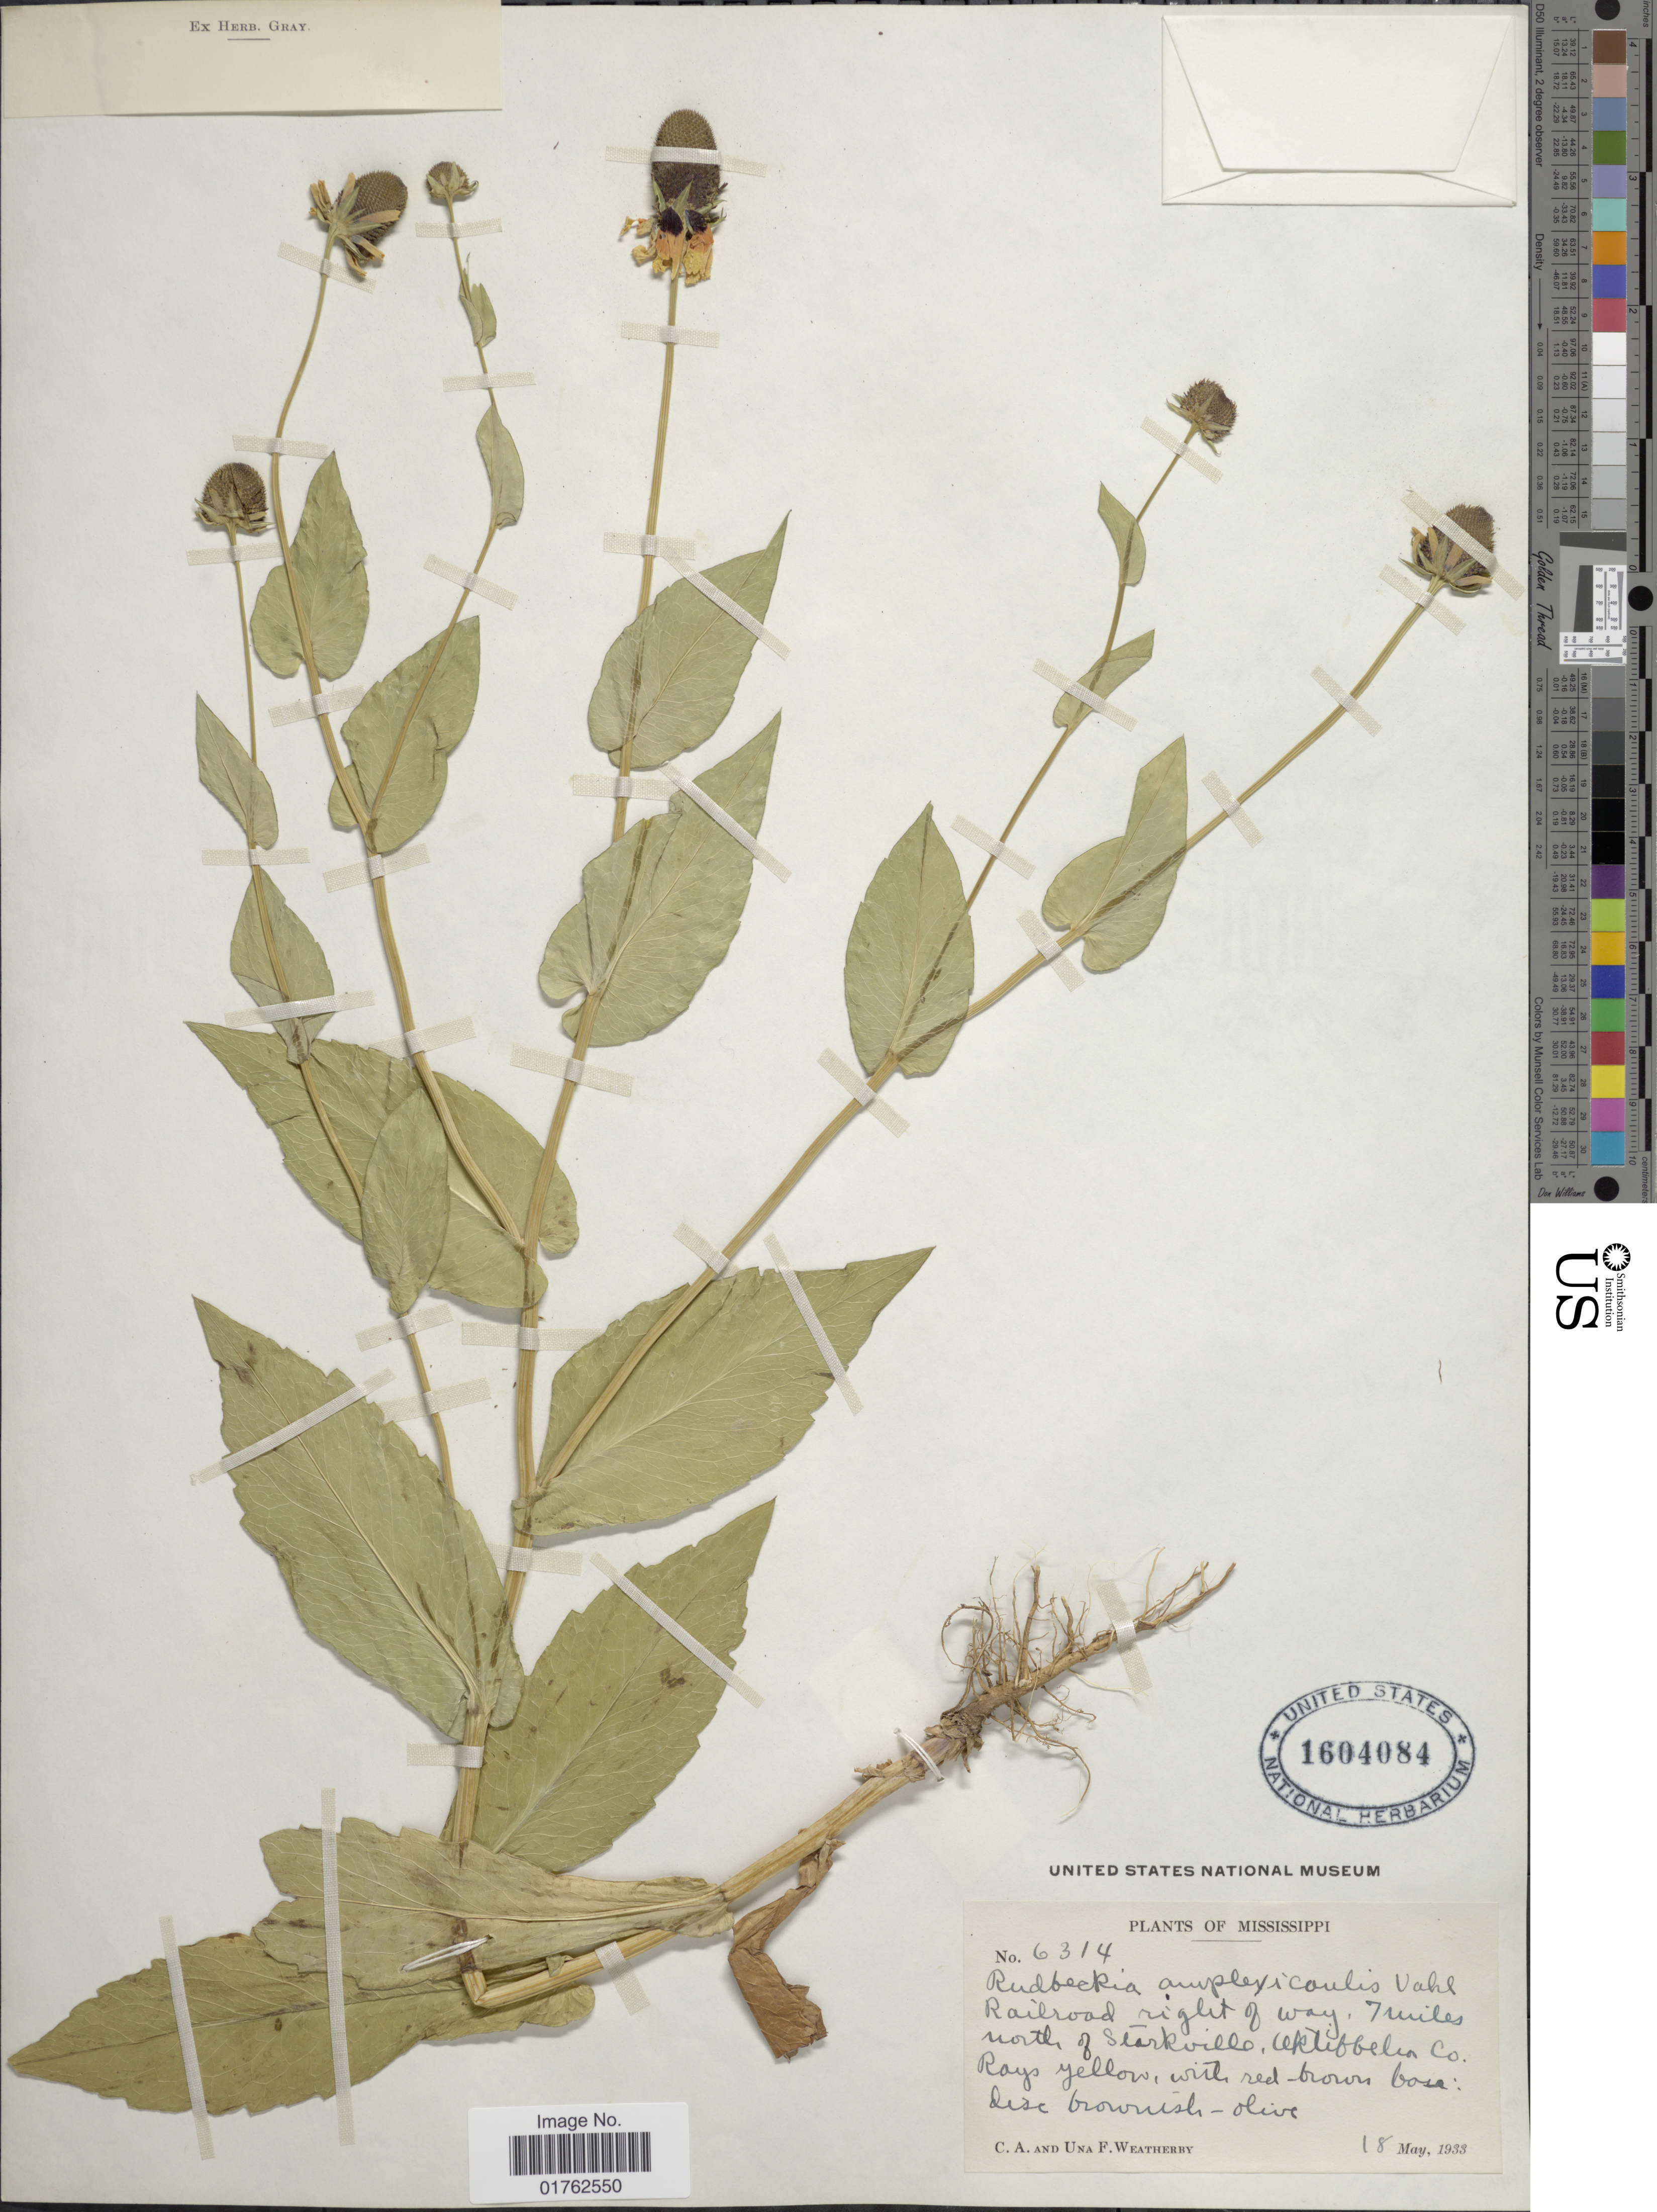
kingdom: Plantae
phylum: Tracheophyta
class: Magnoliopsida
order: Asterales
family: Asteraceae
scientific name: Dracopis amplexicaulis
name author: (Vahl) Cass.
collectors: C. A. Weatherby & U. Weatherby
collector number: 6314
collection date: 1933-05-18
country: United States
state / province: Mississippi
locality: Railroad right of way. 7 miles north of Starkville, Oktibbeha Co.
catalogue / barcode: US 1604084